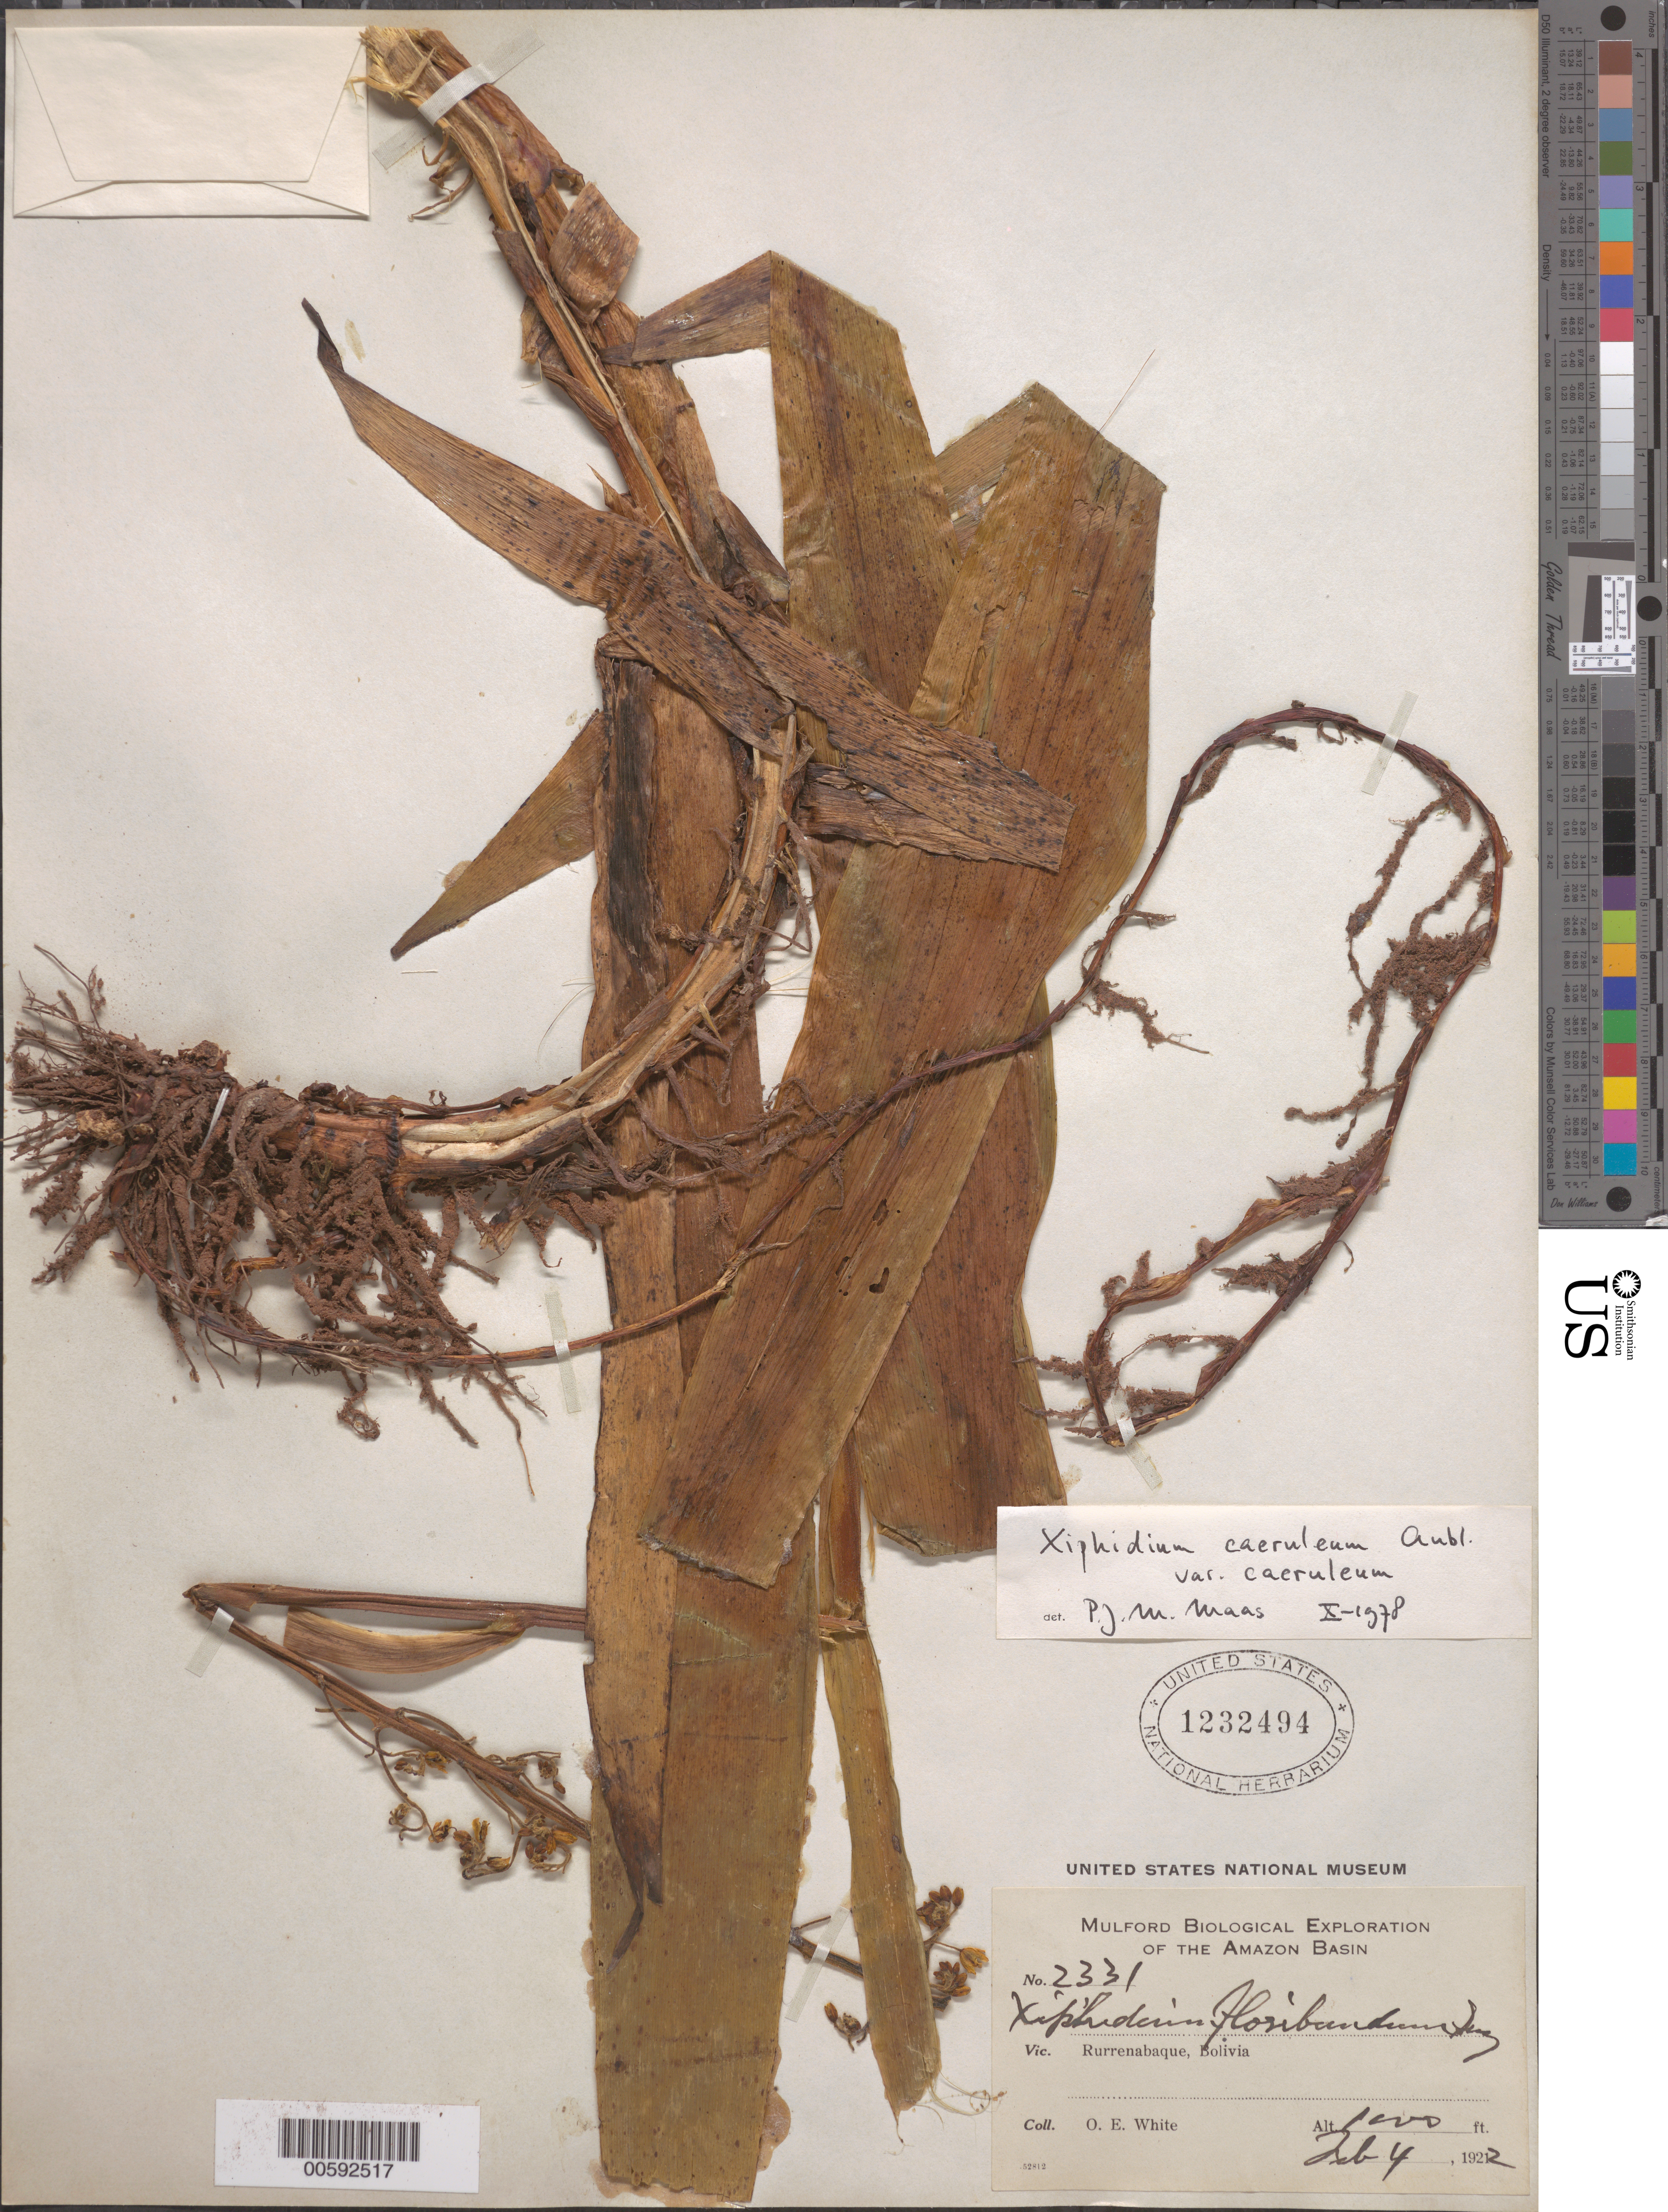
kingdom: Plantae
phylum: Tracheophyta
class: Liliopsida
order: Commelinales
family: Haemodoraceae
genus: Xiphidium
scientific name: Xiphidium caeruleum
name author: Aubl.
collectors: O. E. White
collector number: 2331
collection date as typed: Feb. 4, 1922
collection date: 1922-02-04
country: Bolivia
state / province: Beni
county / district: José Ballivián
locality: Rurrenabaque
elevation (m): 305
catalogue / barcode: US 1232494